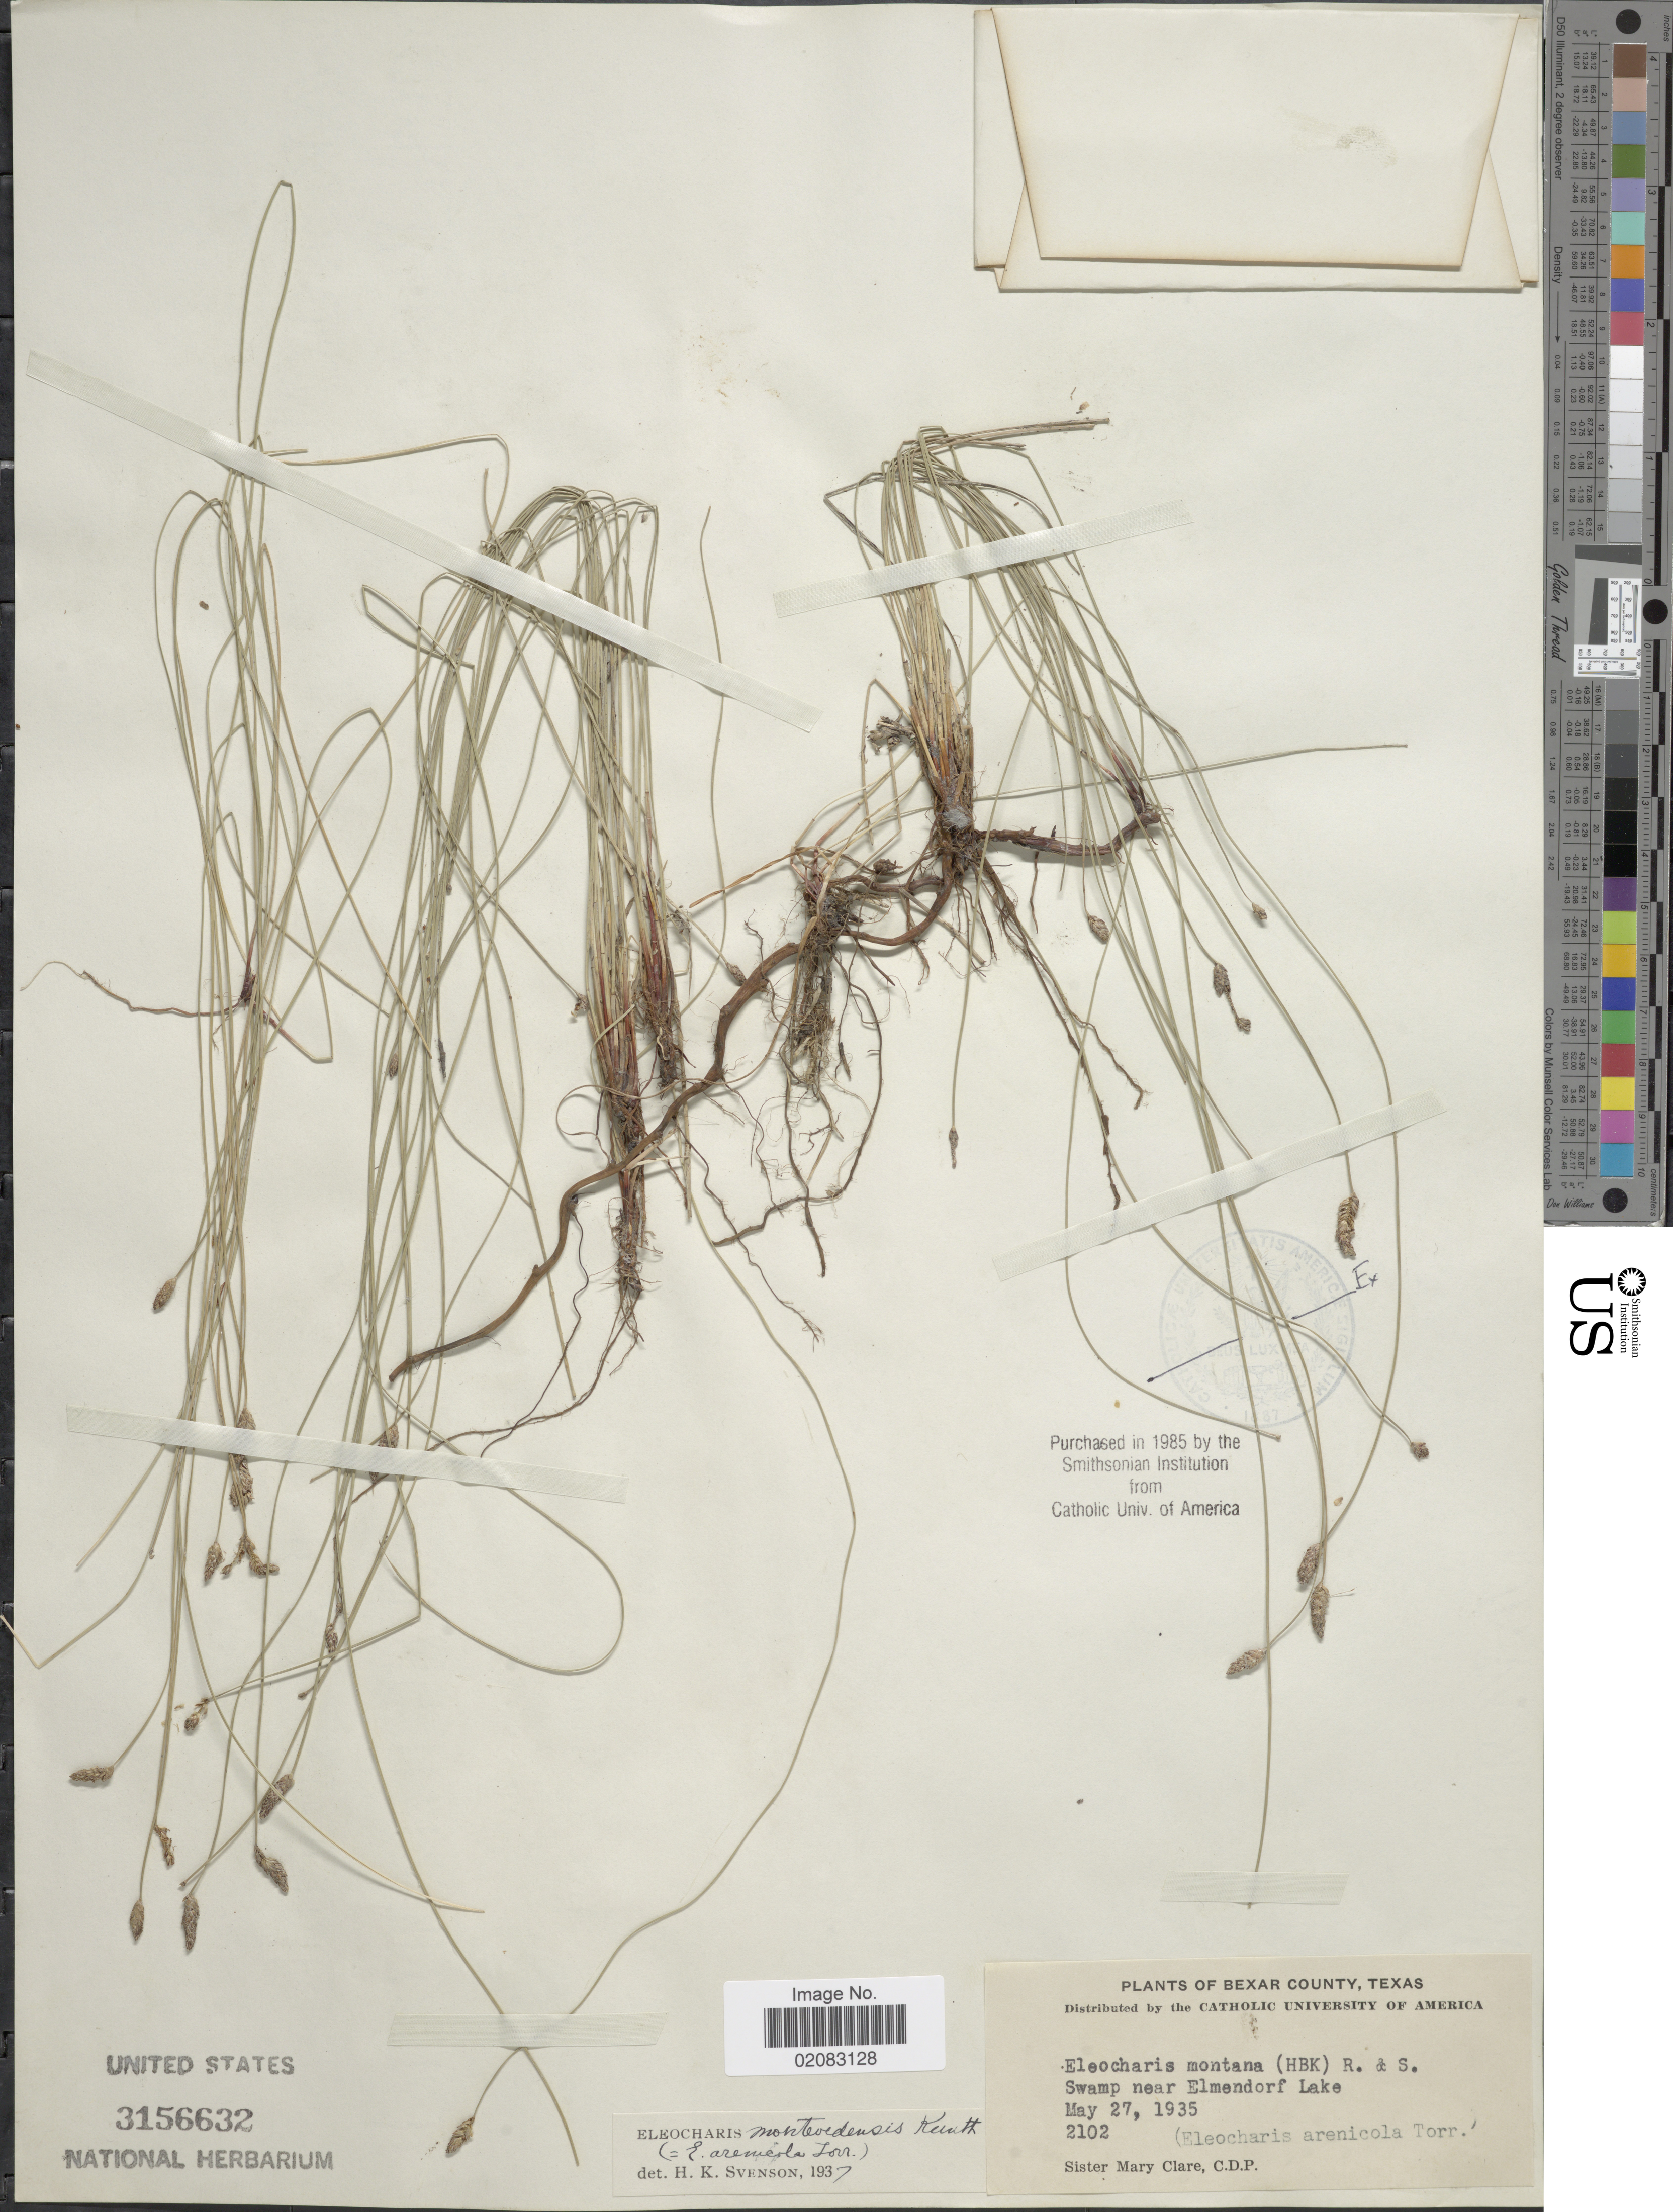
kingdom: Plantae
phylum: Tracheophyta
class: Liliopsida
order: Poales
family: Cyperaceae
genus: Eleocharis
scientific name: Eleocharis montevidensis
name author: Kunth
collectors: M. Clare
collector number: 2102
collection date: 1935-05-27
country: United States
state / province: Texas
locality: Bexar County, Swamp near Elmendorf Lake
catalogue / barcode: US 3156632